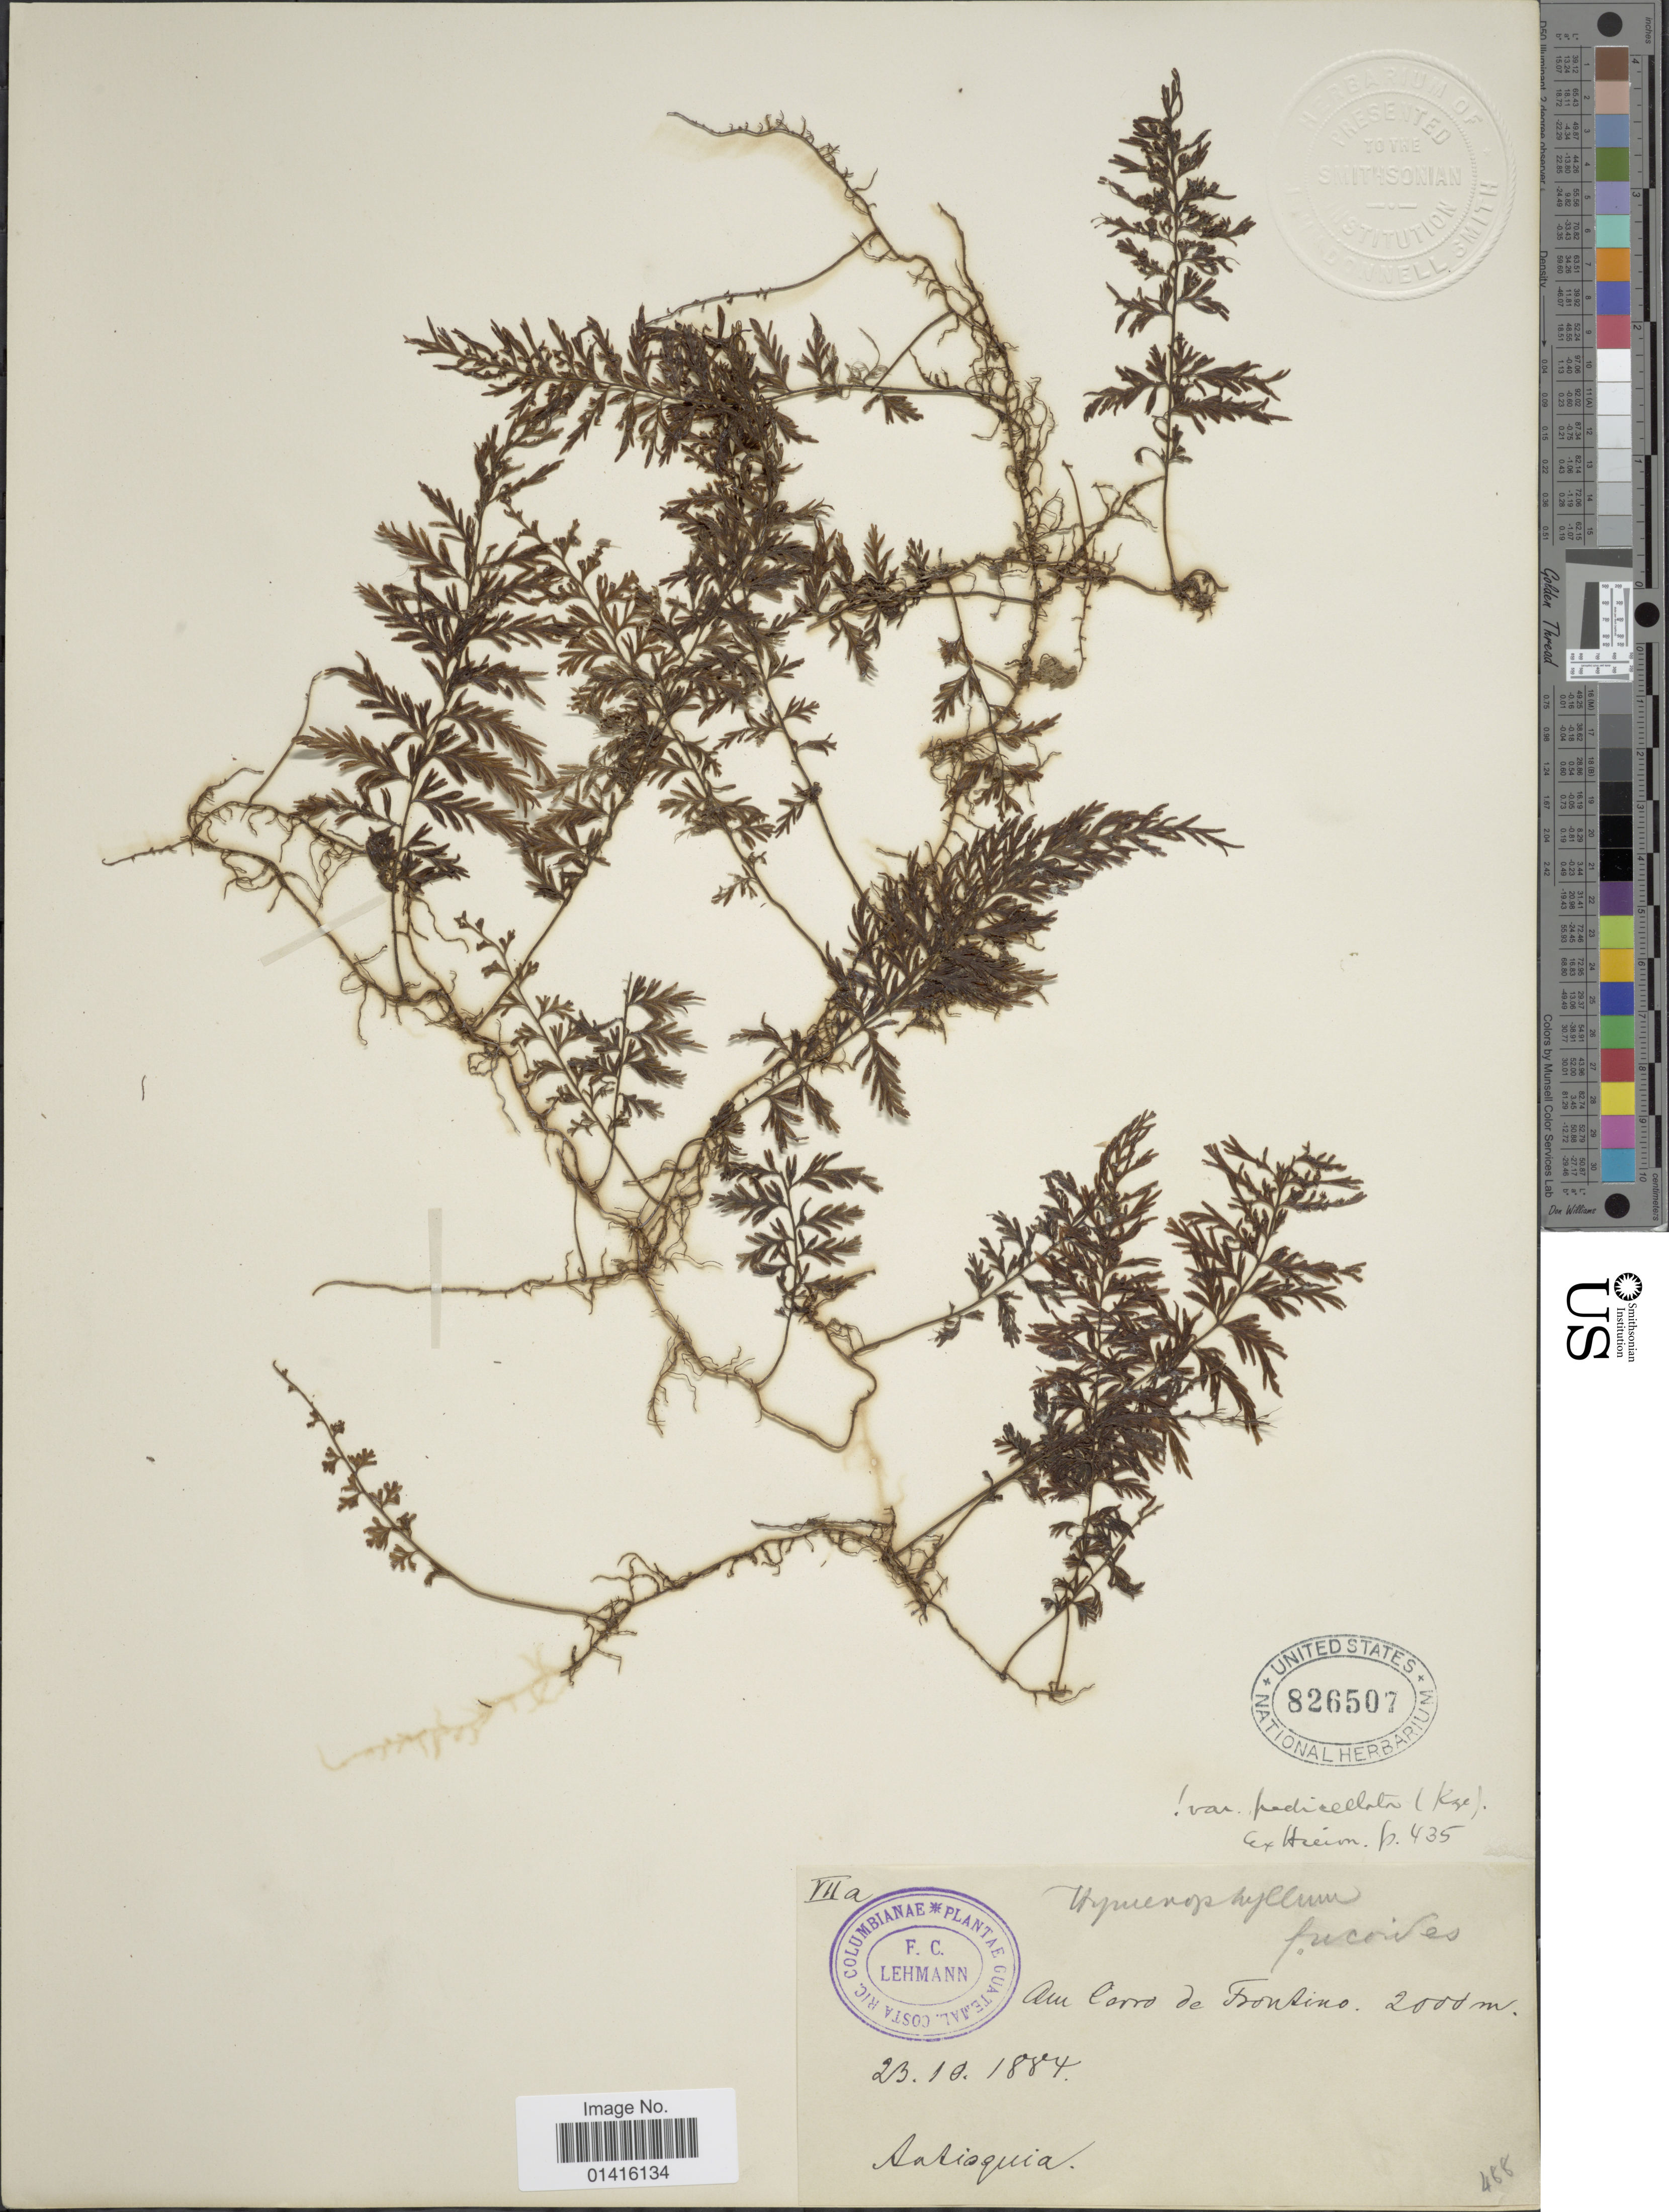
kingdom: Plantae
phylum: Tracheophyta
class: Polypodiopsida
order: Hymenophyllales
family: Hymenophyllaceae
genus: Hymenophyllum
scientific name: Hymenophyllum fucoides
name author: (Sw.) Sw.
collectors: F. C. Lehmann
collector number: VIIa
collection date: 1884-10-23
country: Colombia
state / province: Antioquia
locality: Am cerro de Frontino, Antioquia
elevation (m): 2000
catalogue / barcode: US 826507